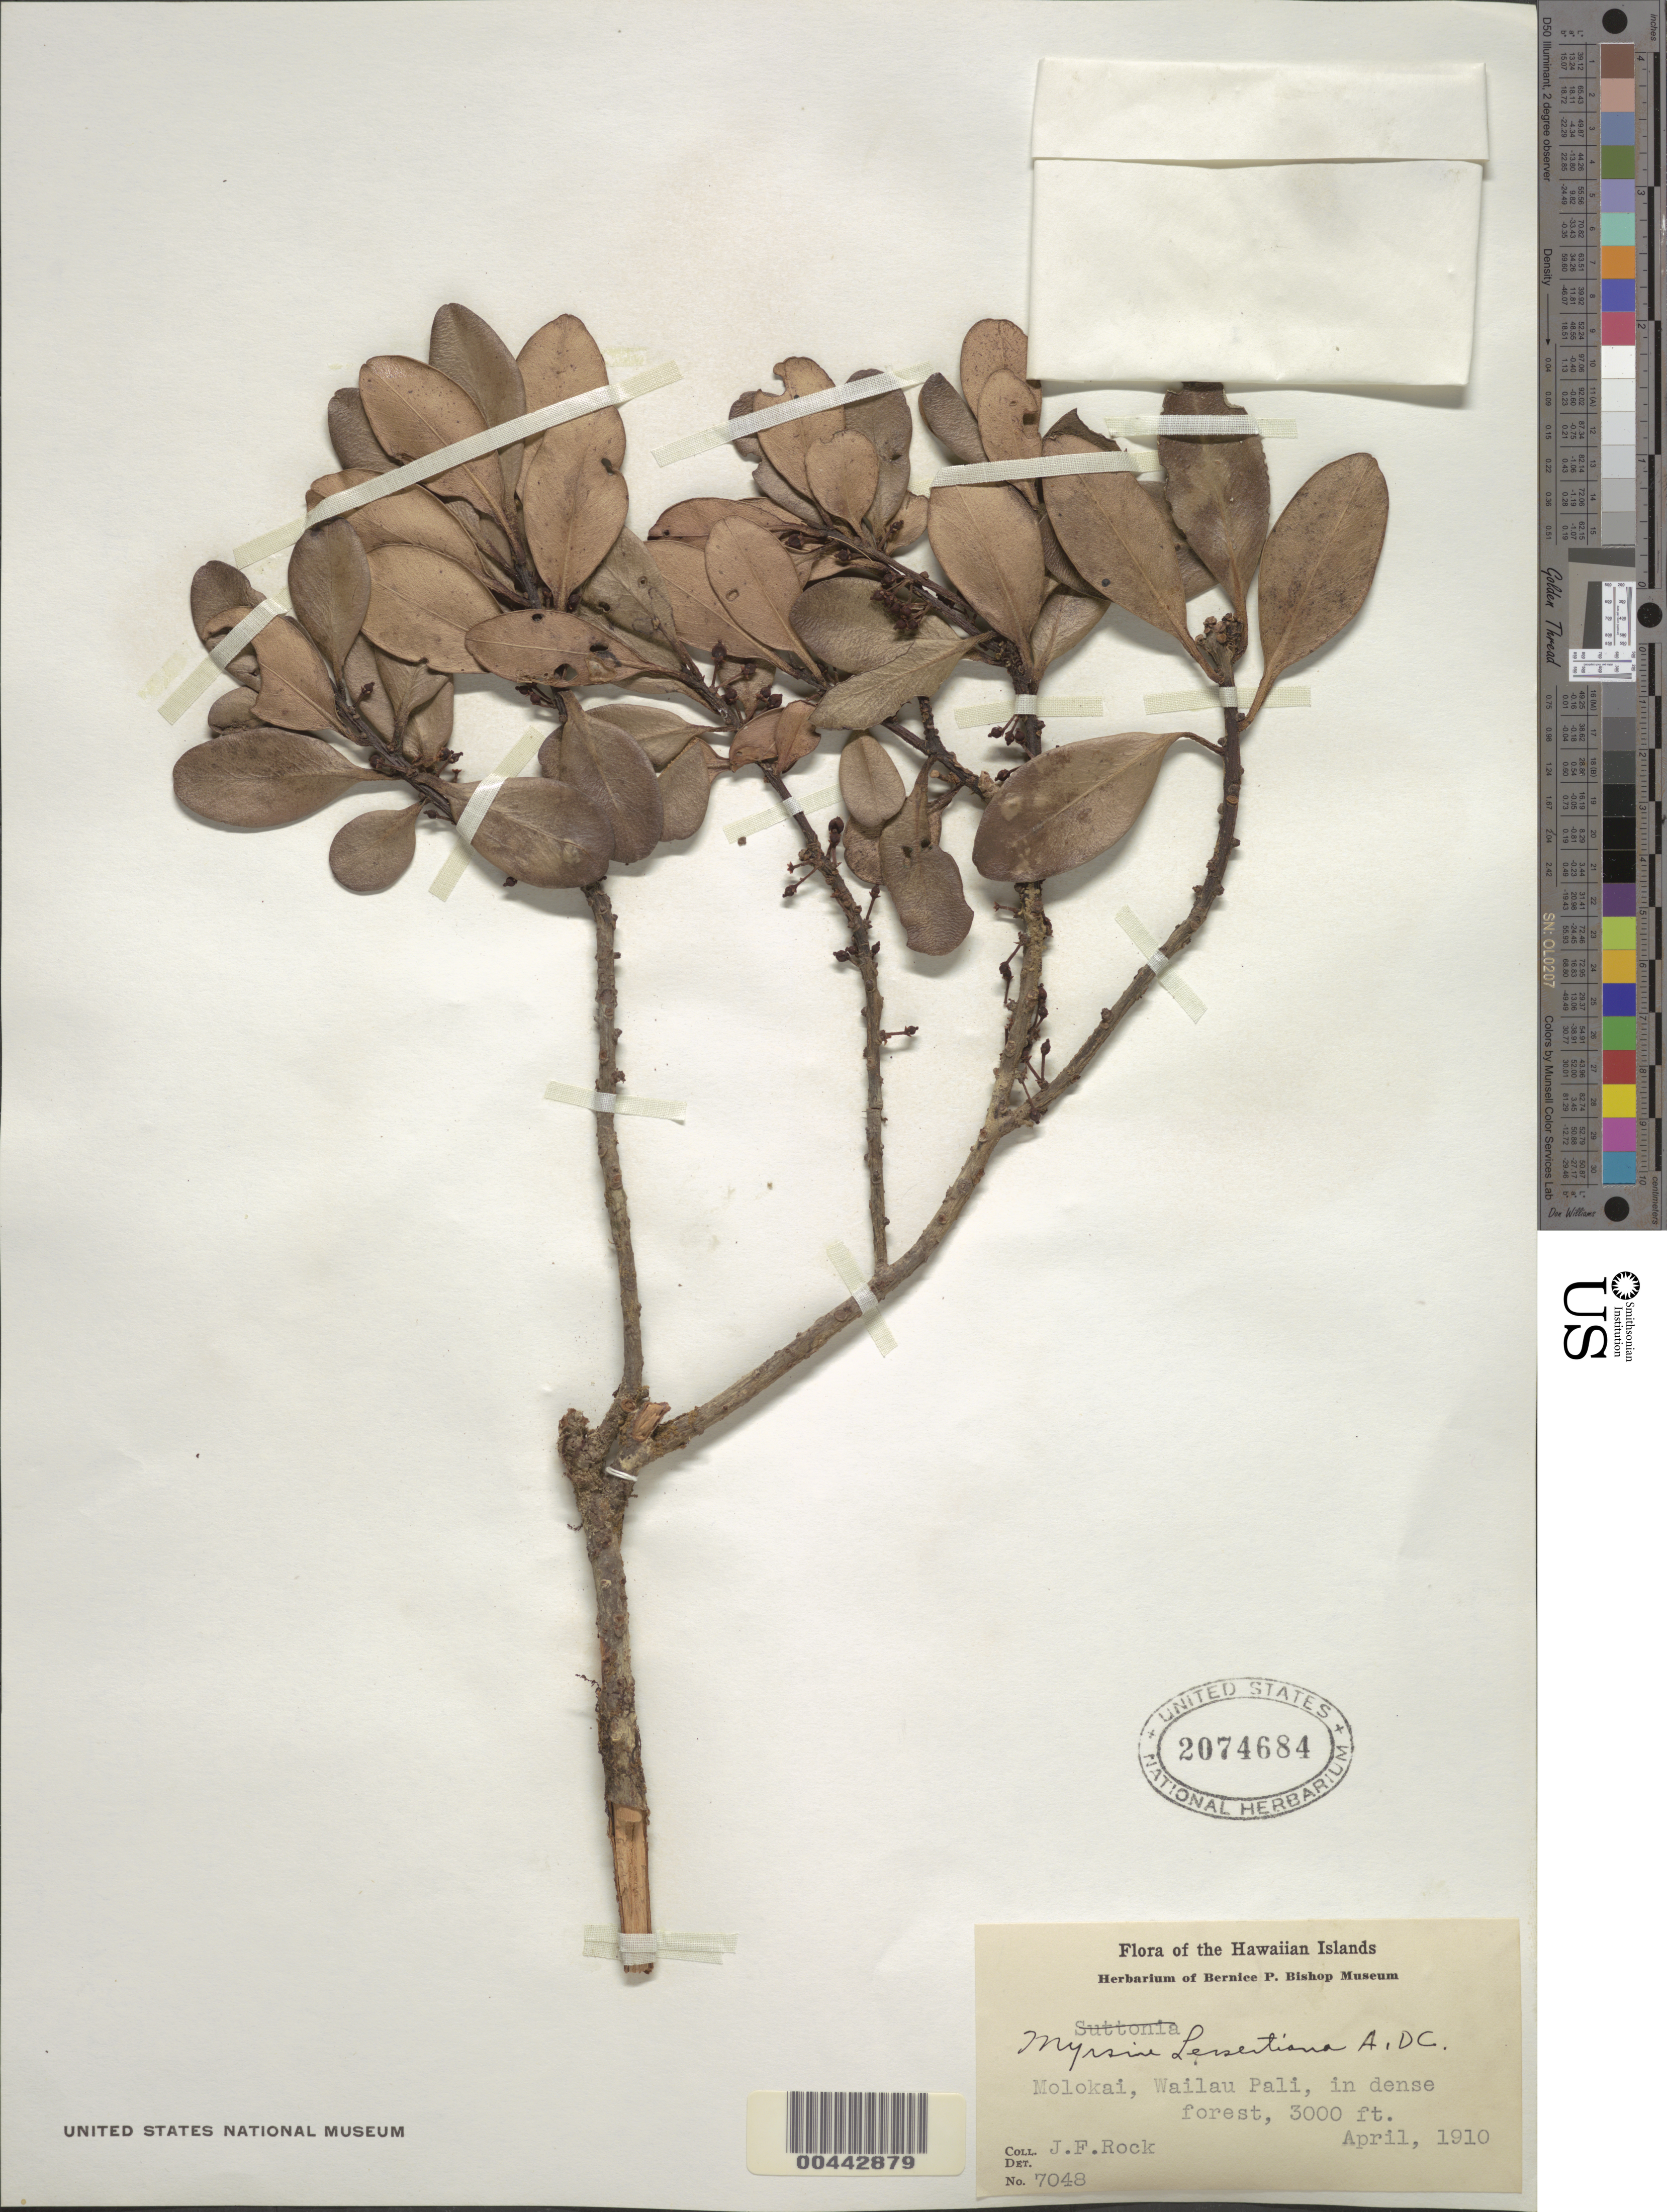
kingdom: Plantae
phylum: Tracheophyta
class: Magnoliopsida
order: Ericales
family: Primulaceae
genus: Myrsine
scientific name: Myrsine lessertiana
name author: A. DC.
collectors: J. F. Rock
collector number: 7048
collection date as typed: Apr 1910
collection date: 1910-04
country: United States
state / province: Hawaii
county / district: Maui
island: Moloka'i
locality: Wailau Pali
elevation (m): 914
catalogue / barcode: US 2074684